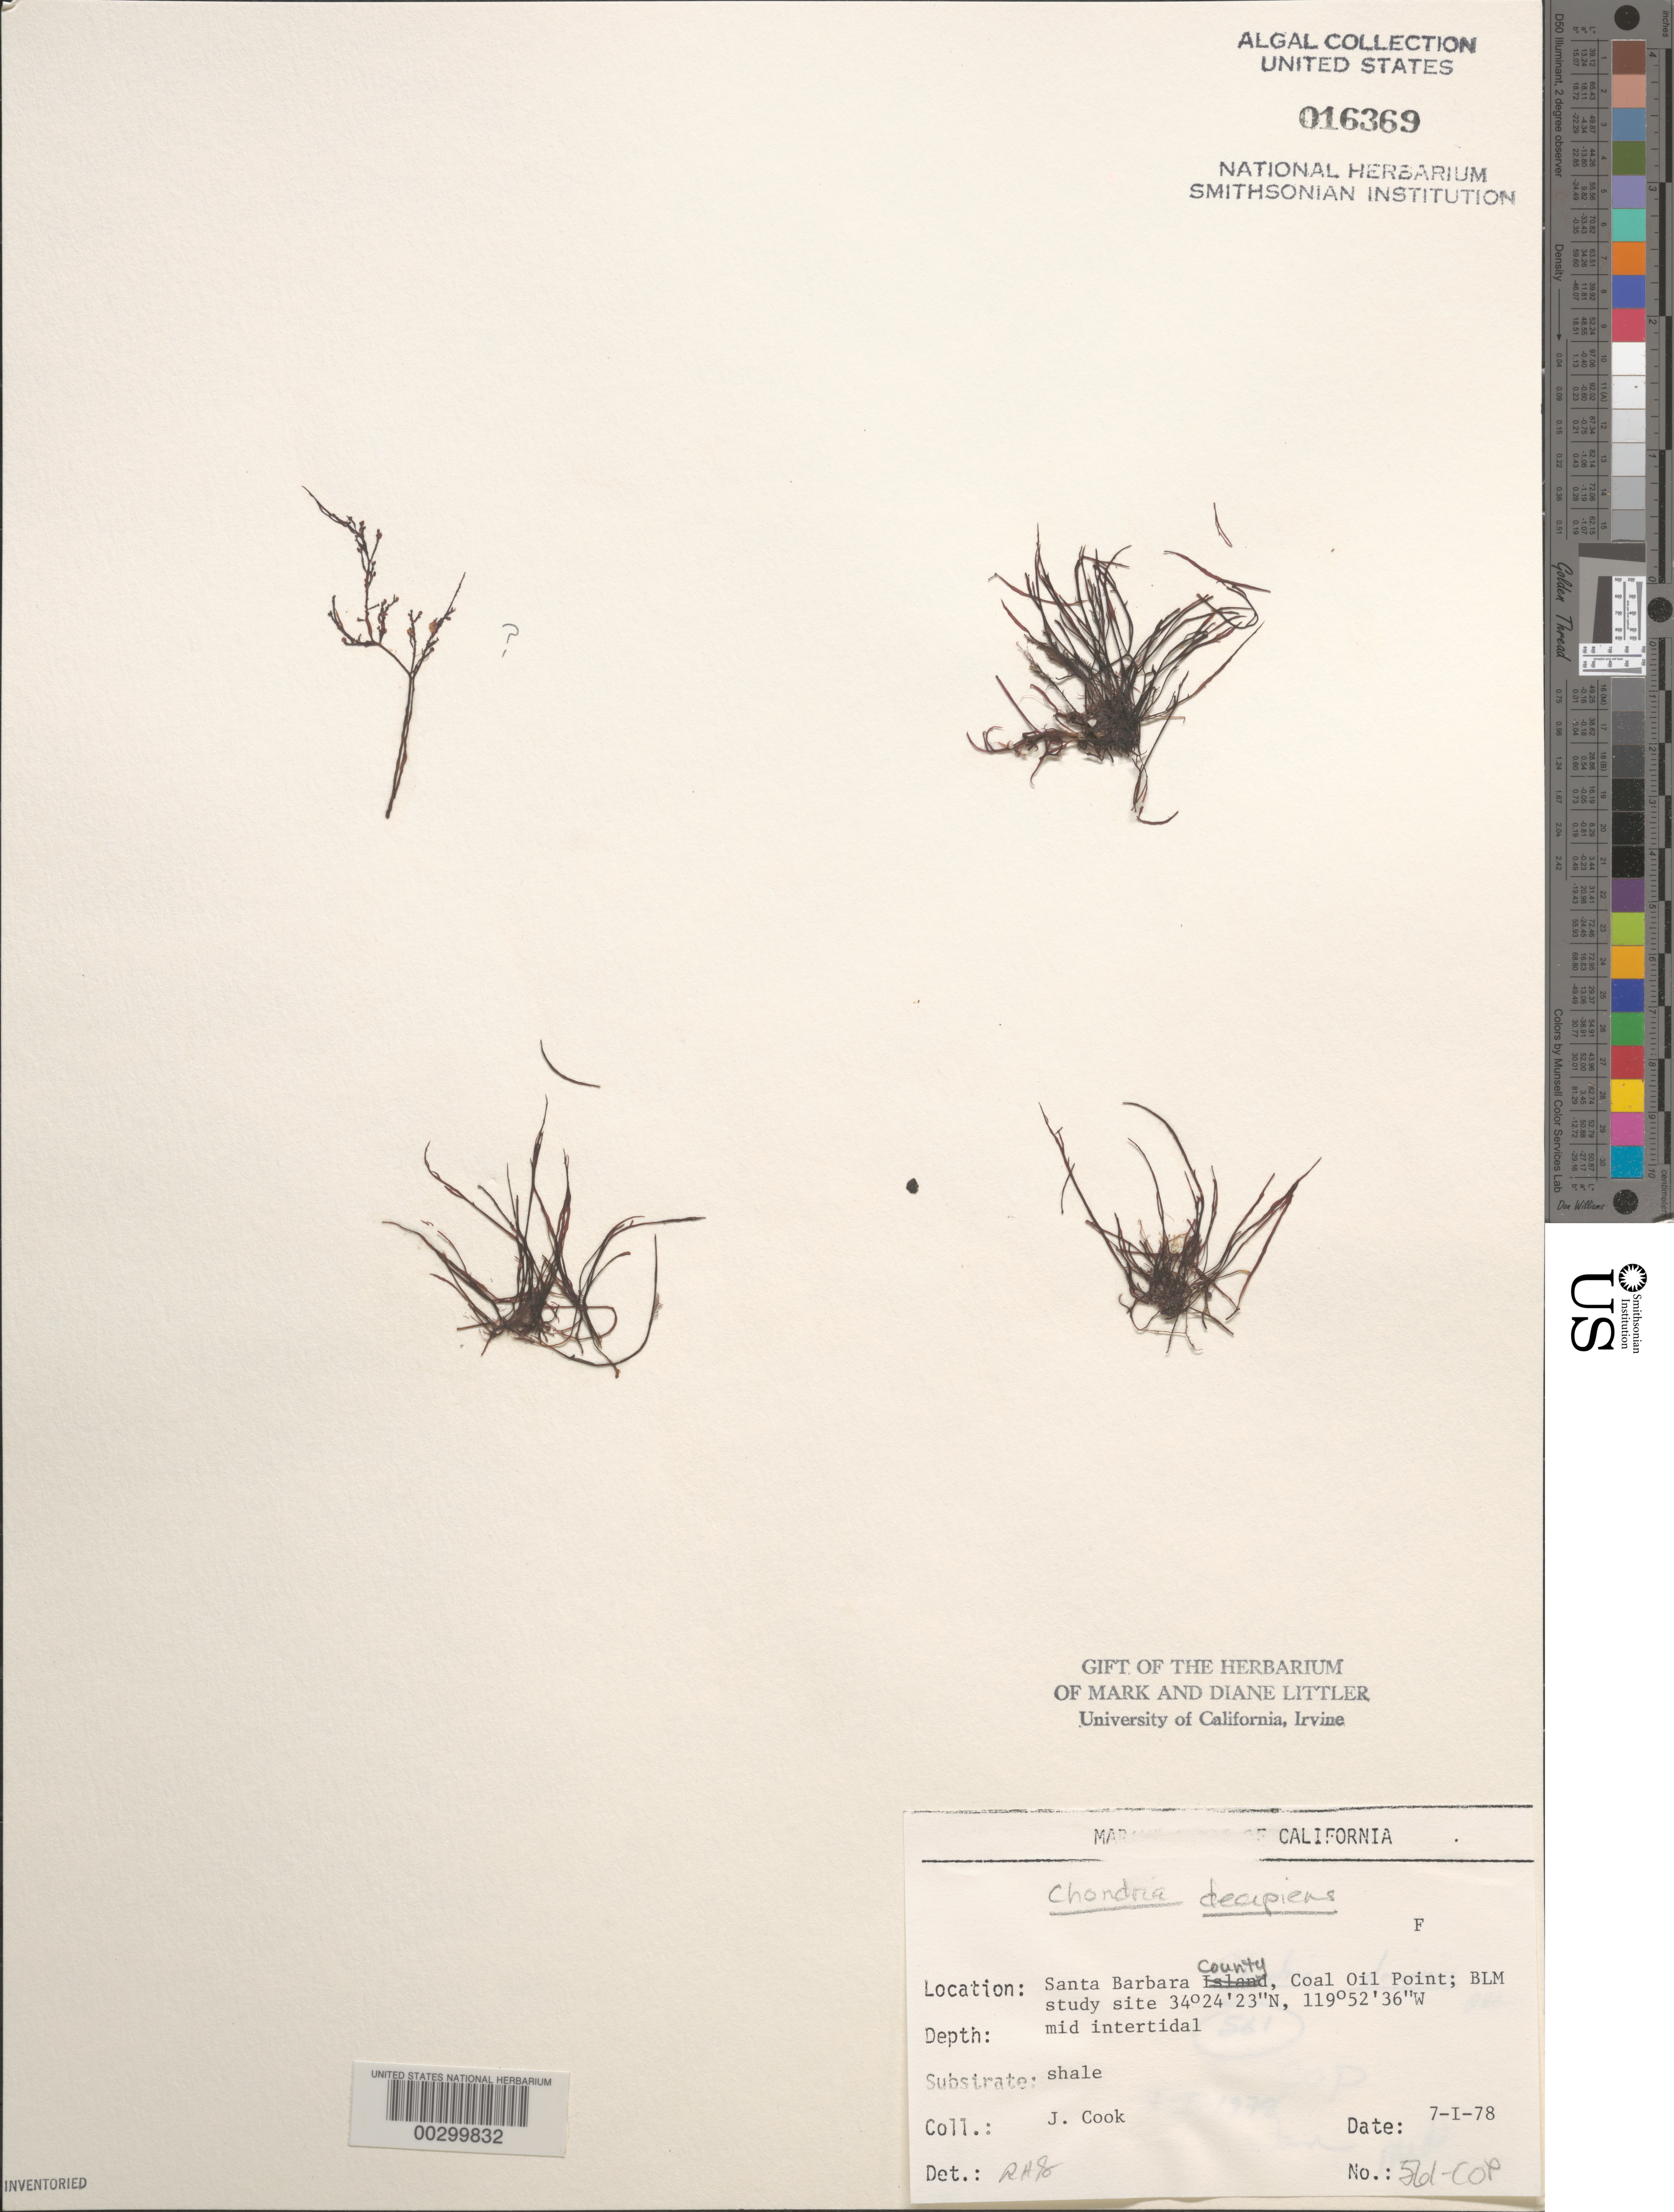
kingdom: Plantae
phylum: Rhodophyta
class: Florideophyceae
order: Ceramiales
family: Rhodomelaceae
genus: Chondria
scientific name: Chondria decipiens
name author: Kylin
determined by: Sims, Robert H.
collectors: J. Cook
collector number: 561-cop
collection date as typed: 07 Jan 1978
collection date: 1978-01-07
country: United States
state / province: California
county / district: Santa Barbara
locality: Coal Oil Point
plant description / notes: BLM-SOCALBIGHT Rocky Intertidal Survey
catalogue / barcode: US 16369